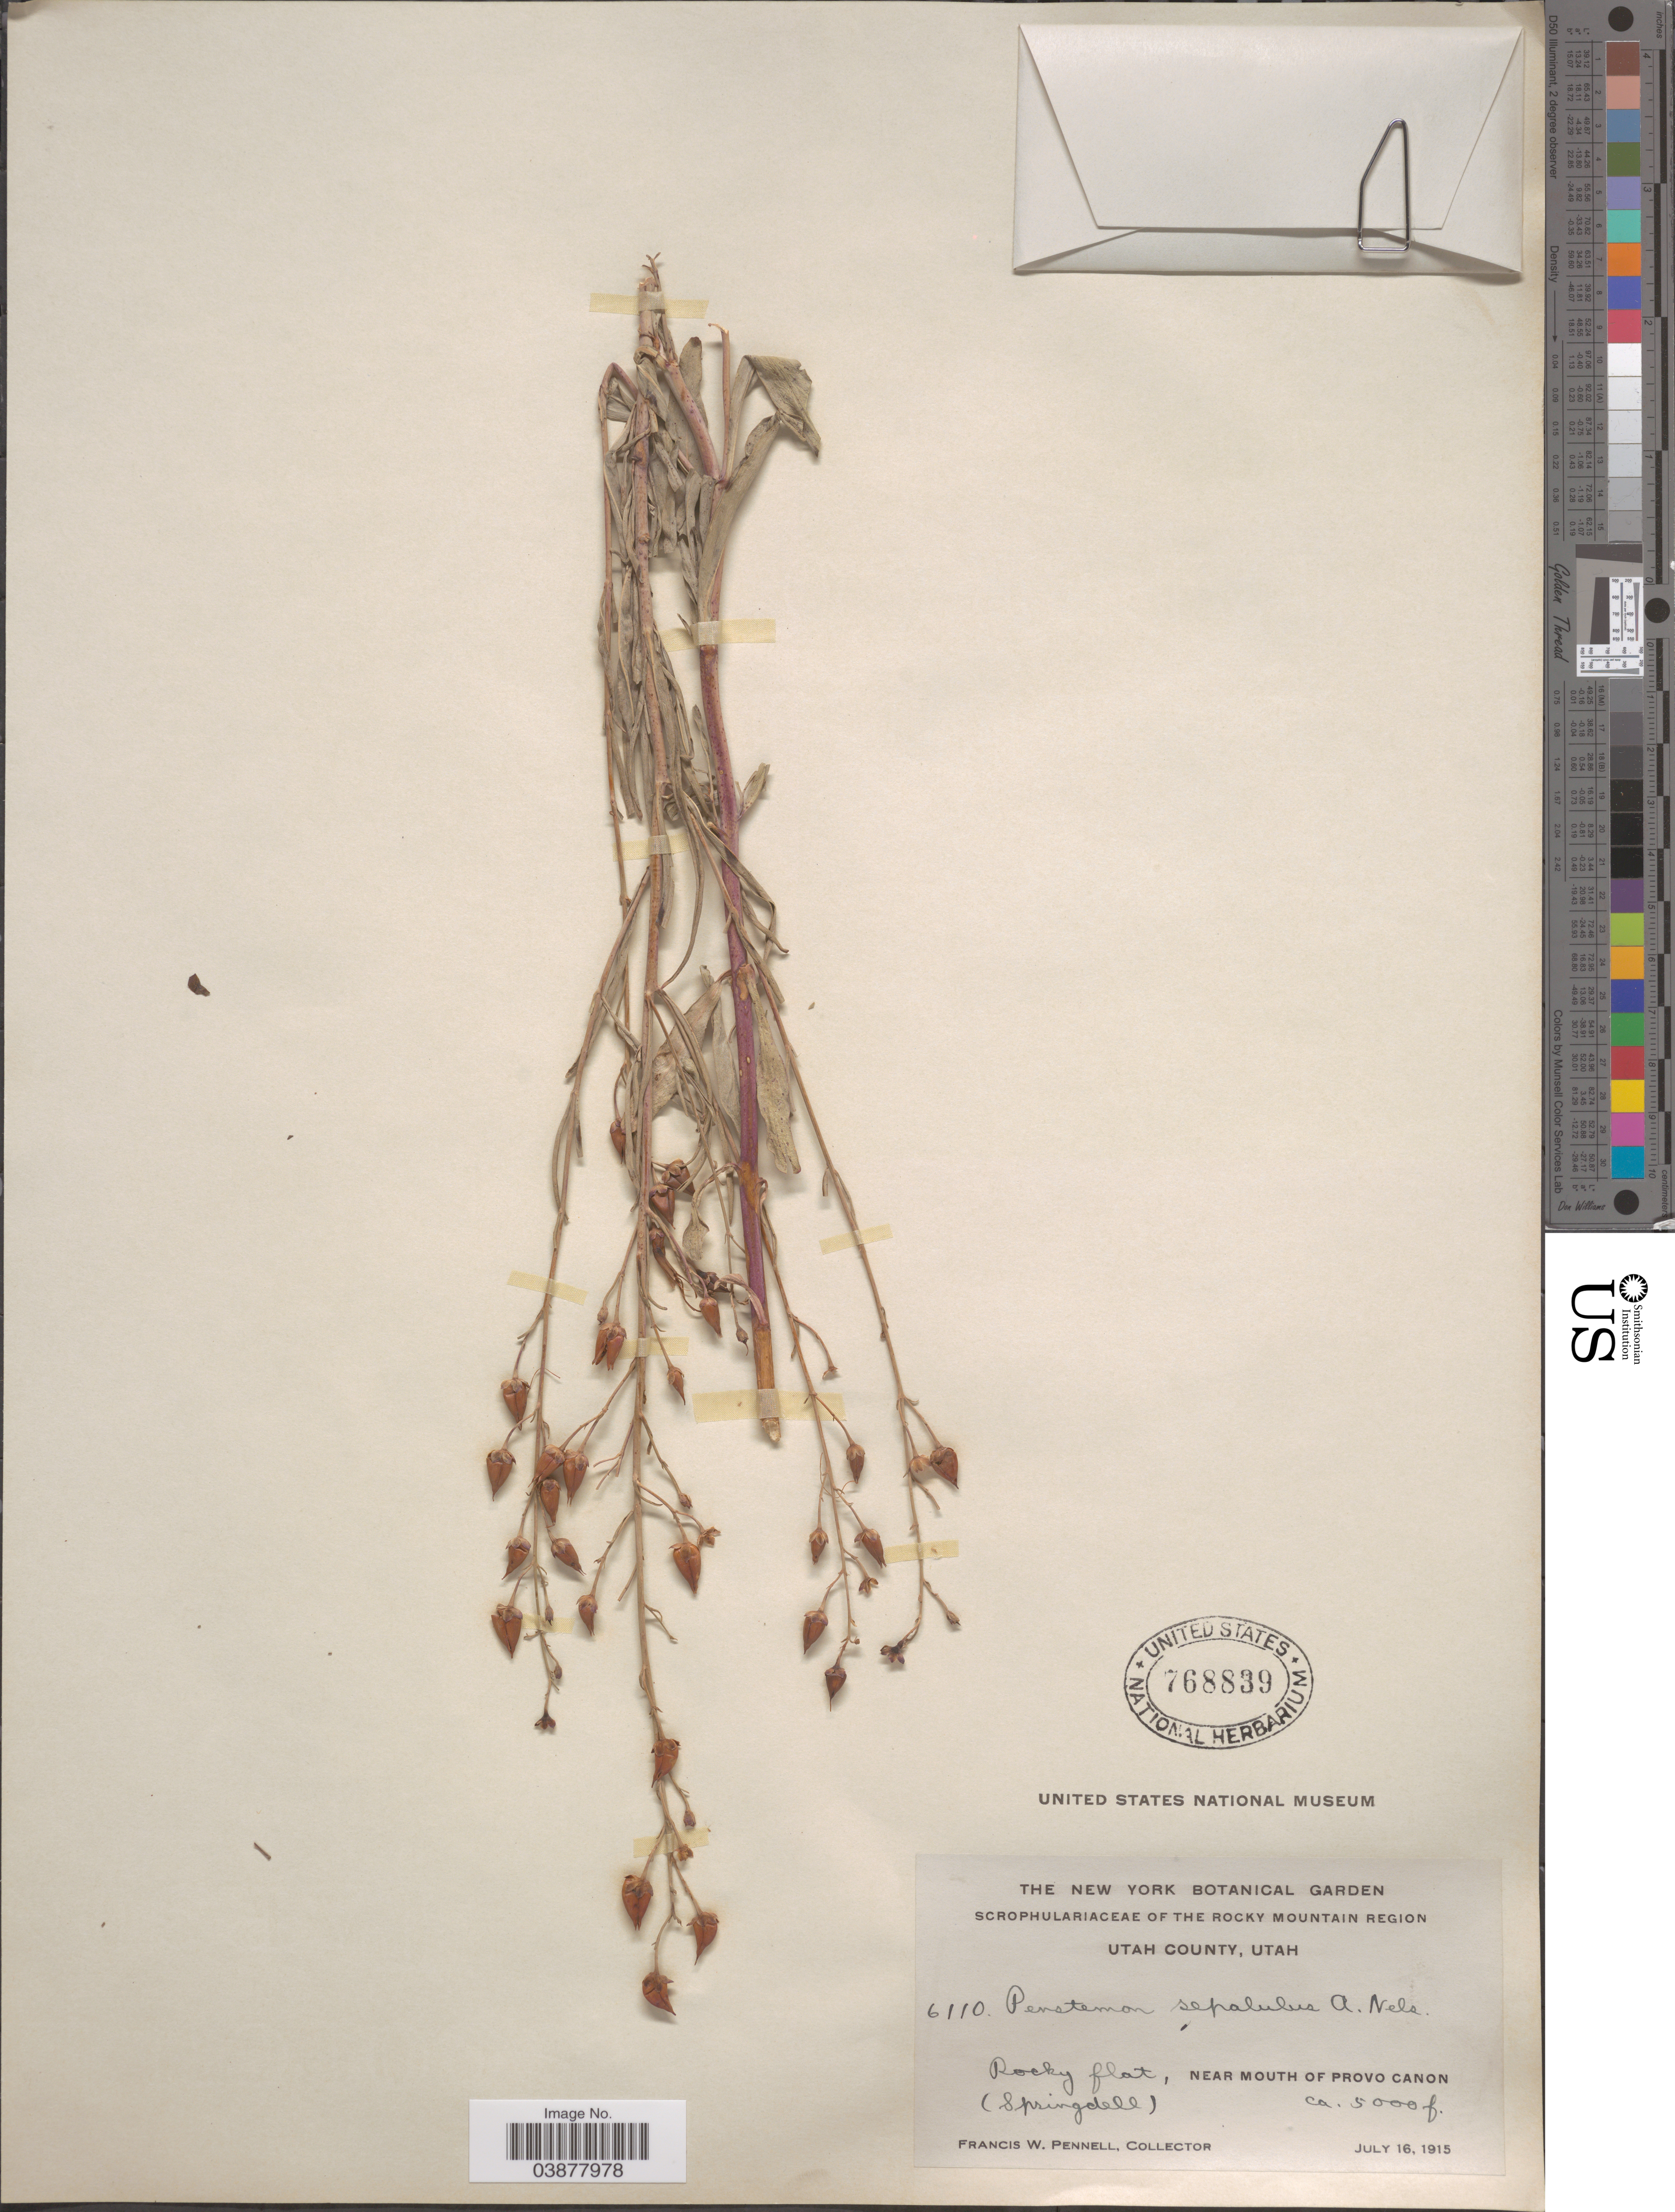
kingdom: Plantae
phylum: Tracheophyta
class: Magnoliopsida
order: Lamiales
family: Plantaginaceae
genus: Penstemon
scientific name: Penstemon sepalulus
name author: A. Nelson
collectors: F. W. Pennell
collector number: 6110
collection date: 1915-07-16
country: United States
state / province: Utah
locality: The Rocky Mountain Region. Utah County. Rocky flat, near mouth of Provo Canon (Springdell).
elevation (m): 1524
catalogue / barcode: US 768839